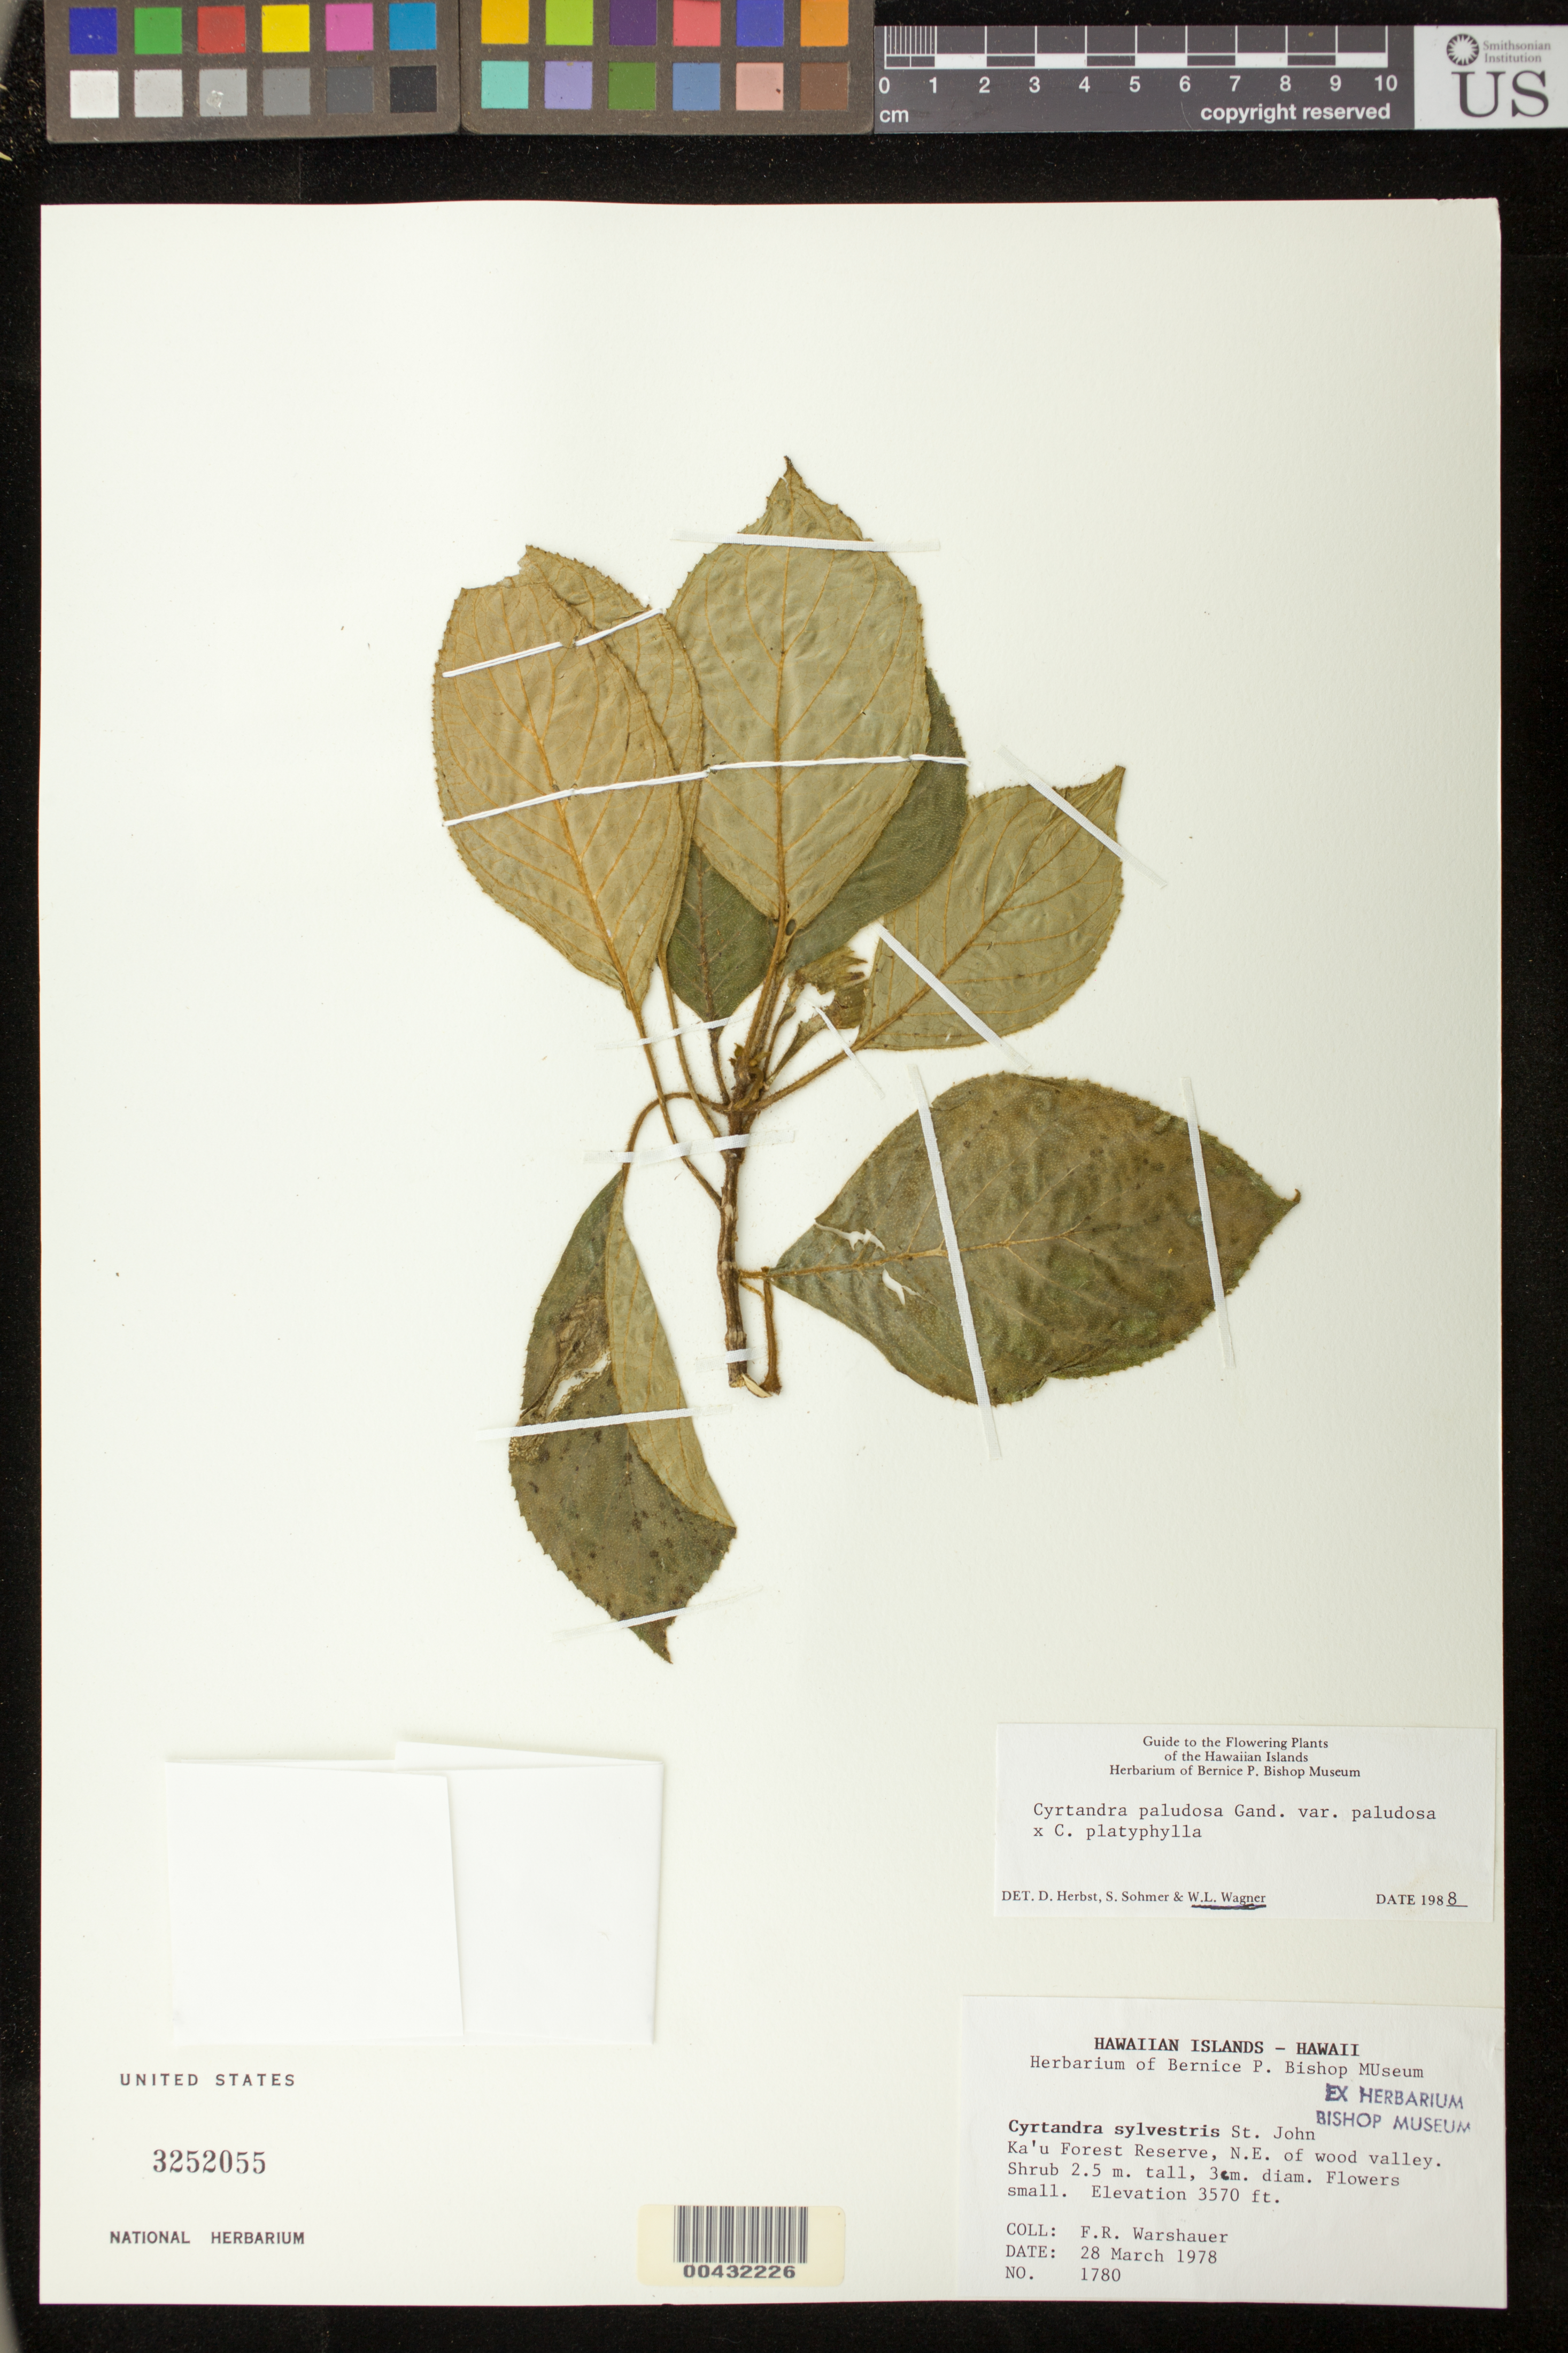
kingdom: Plantae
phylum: Tracheophyta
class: Magnoliopsida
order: Lamiales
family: Gesneriaceae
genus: Cyrtandra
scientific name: Cyrtandra paludosa var. paludosa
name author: Gaudich.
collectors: F. Warshauer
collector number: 1780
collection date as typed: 28 Mar 1978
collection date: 1978-03-28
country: United States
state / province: Hawaii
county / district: Hawaii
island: Hawaii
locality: Hawaii, Ka'u forest reserve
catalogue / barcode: US 3252055